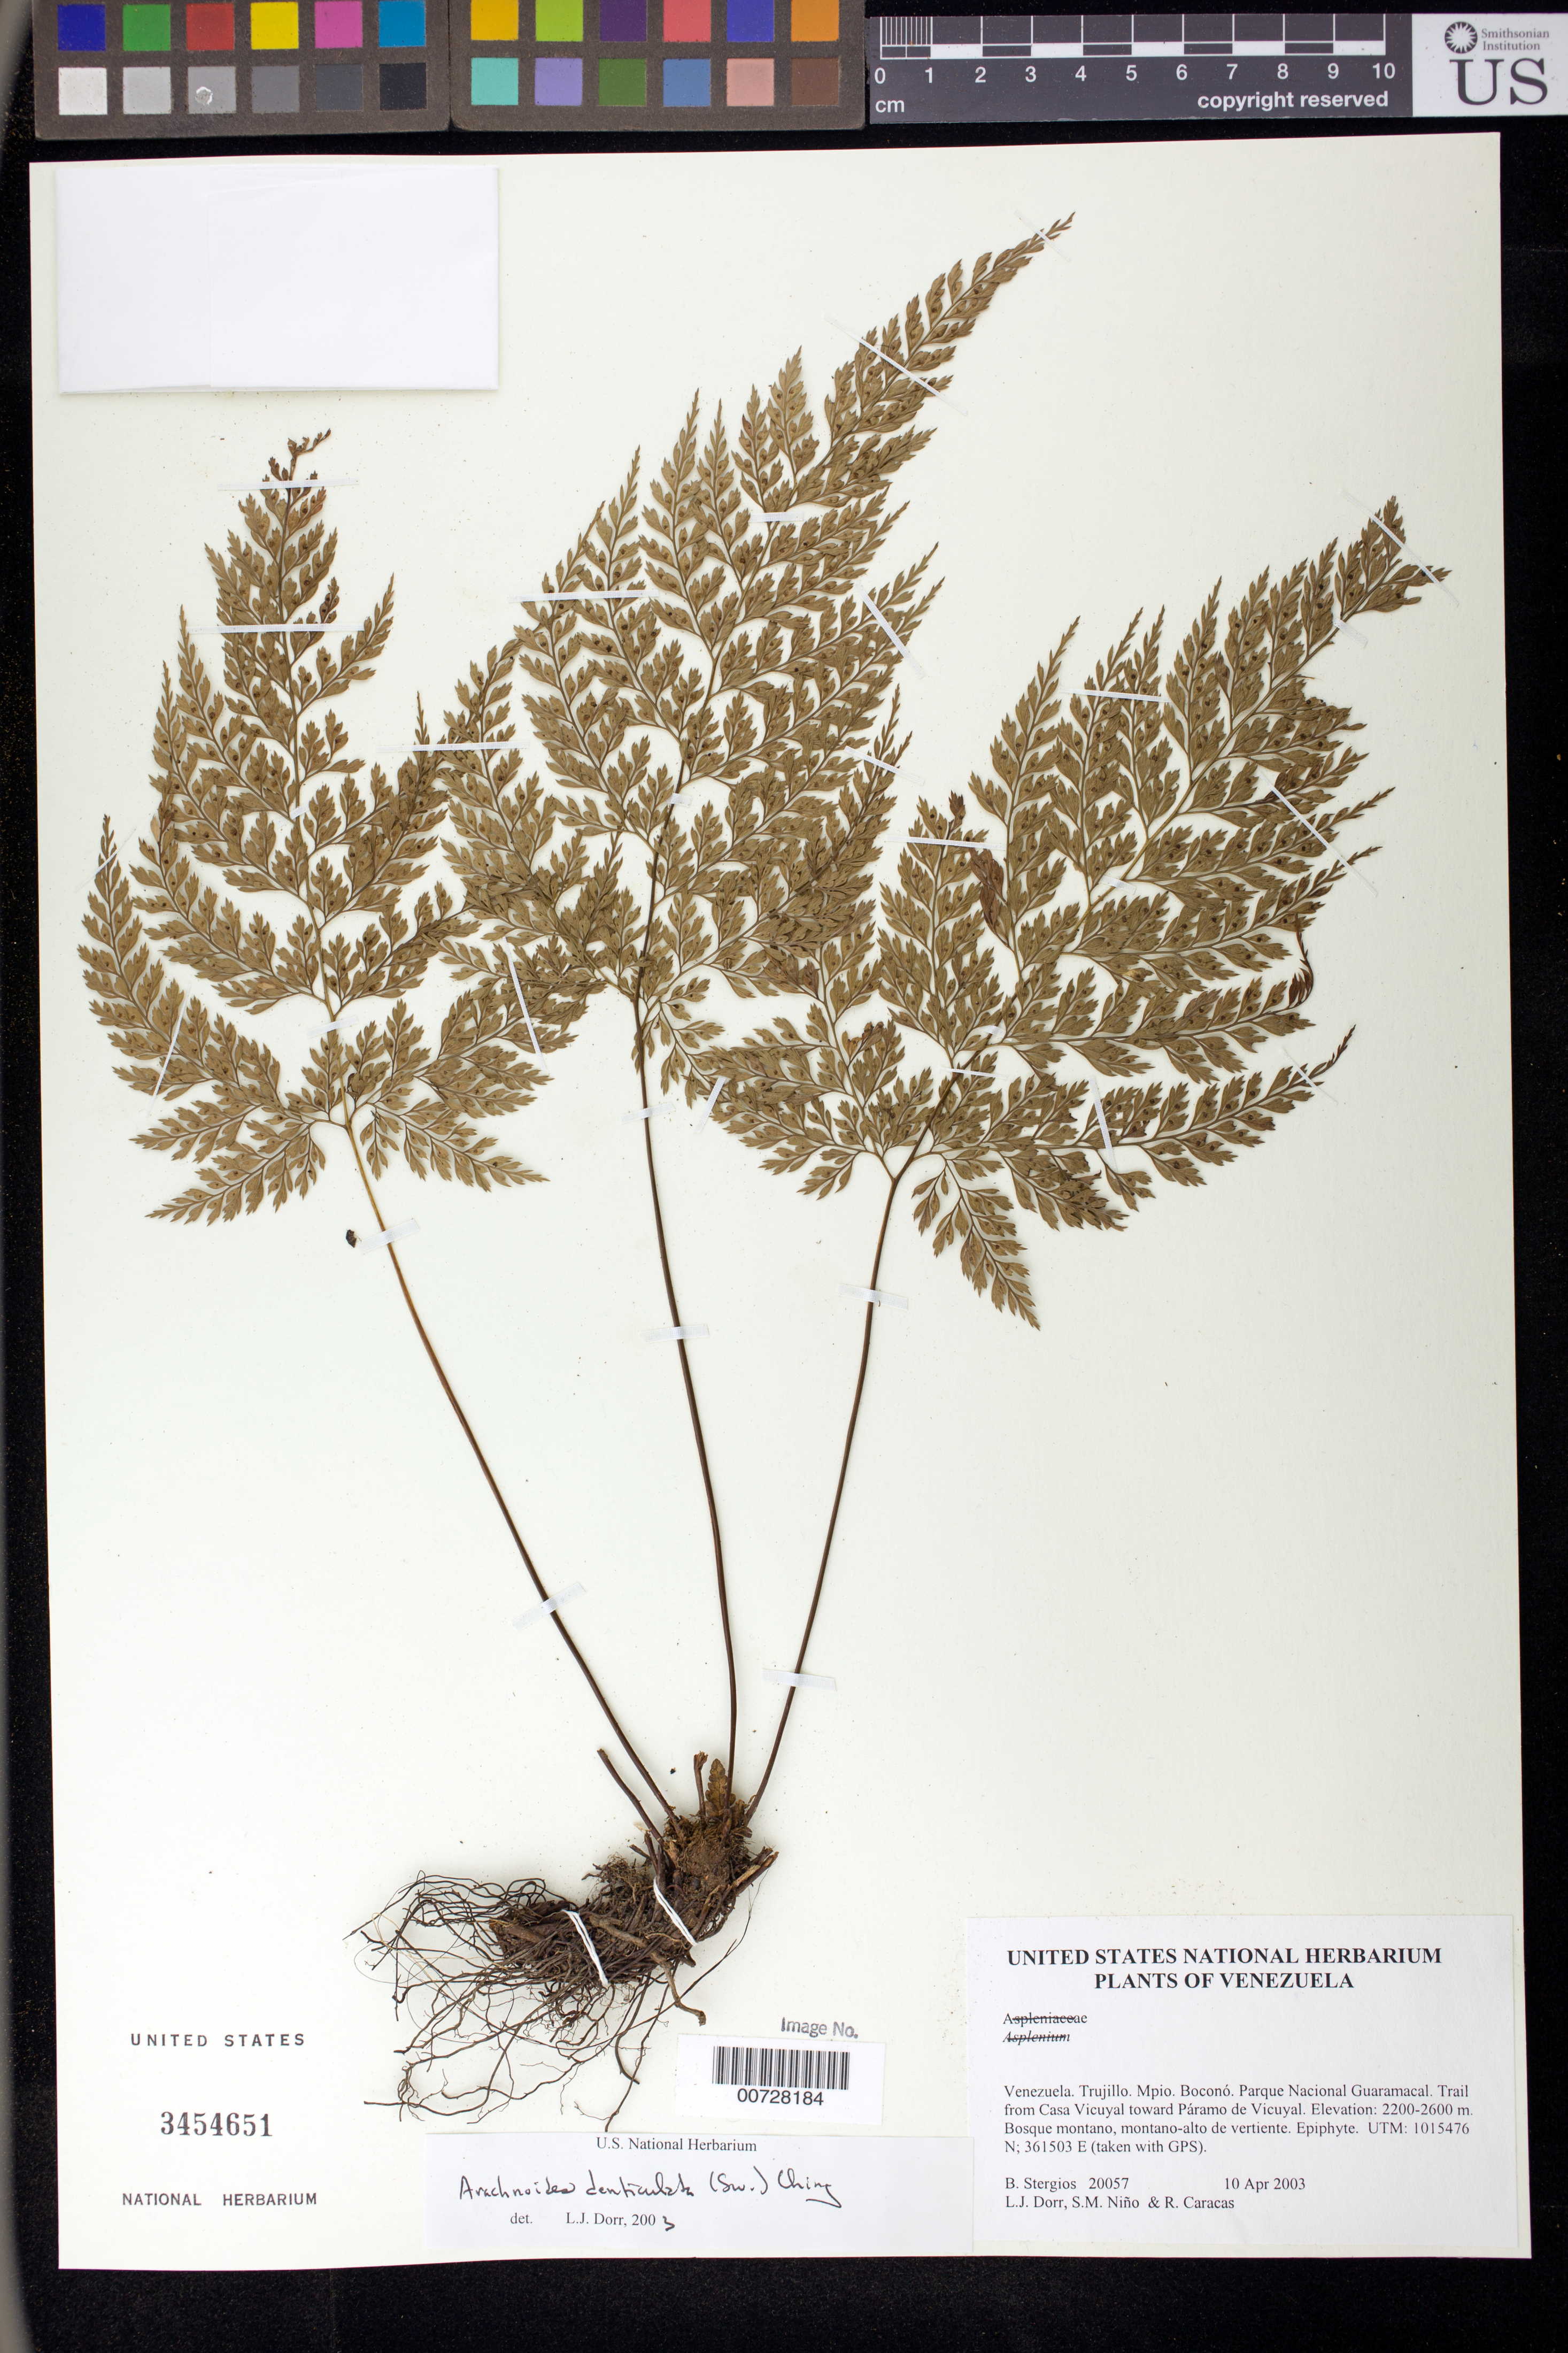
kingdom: Plantae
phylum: Tracheophyta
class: Polypodiopsida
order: Polypodiales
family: Dryopteridaceae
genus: Arachniodes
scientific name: Arachniodes denticulata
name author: (Sw.) Ching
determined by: Dorr, L. J., (BOT), Smithsonian Institution - National Museum of Natural History (UNITED STATES)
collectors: B. G. Stergios, L. J. Dorr, S. M. Niño & R. Caracas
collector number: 20057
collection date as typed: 10 Apr 2003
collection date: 2003-04-10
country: Venezuela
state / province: Trujillo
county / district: Boconó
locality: Parque Nacional Guaramacal. Trail from Casa Vicuyal toward Páramo de Vicuyal.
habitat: Bosque montano, montano-alto de vertiente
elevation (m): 2200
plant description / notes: PORT, UC, US, VEN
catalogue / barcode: US 3454651